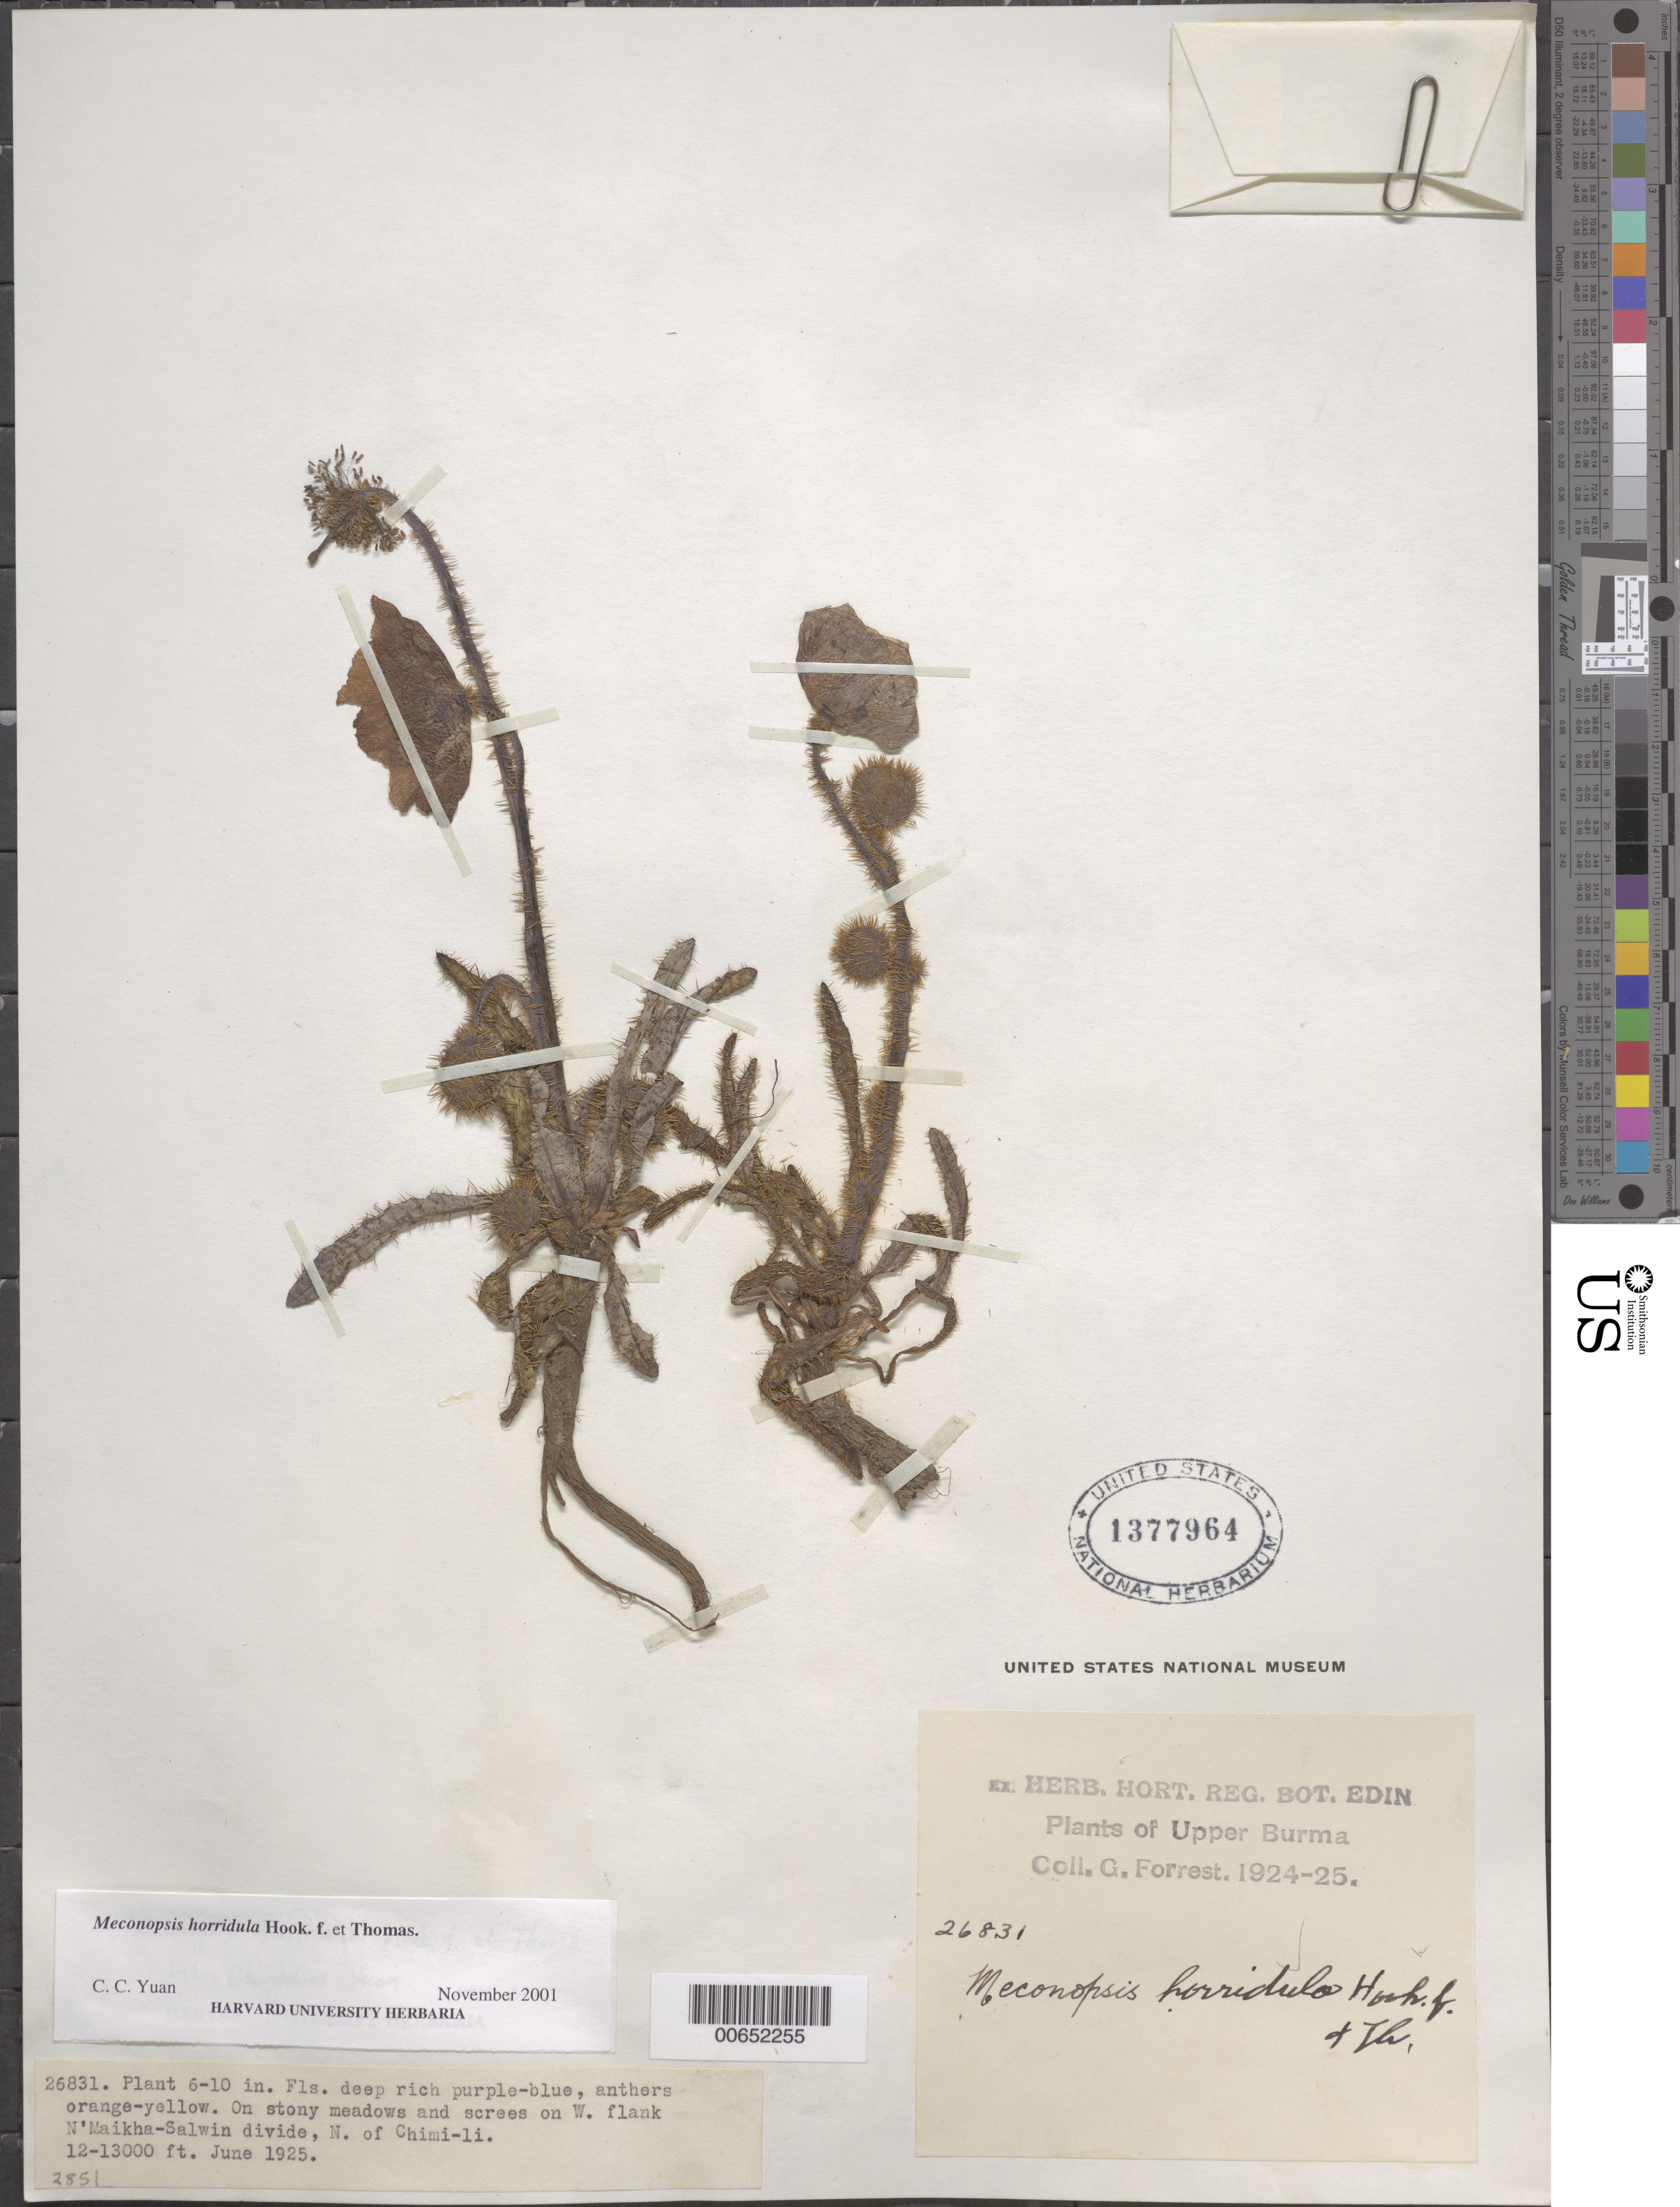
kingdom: Plantae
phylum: Tracheophyta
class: Magnoliopsida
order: Ranunculales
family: Papaveraceae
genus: Meconopsis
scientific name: Meconopsis horridula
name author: Hook. f. & Thomson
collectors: G. Forrest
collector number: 26831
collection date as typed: Jun 1925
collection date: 1925-06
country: Myanmar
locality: Upper Burma, W flank N'Maikha-Salwin Divide, N. of Chimi-li.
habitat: On stony meadows and screes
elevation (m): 3658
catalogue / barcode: US 1377964